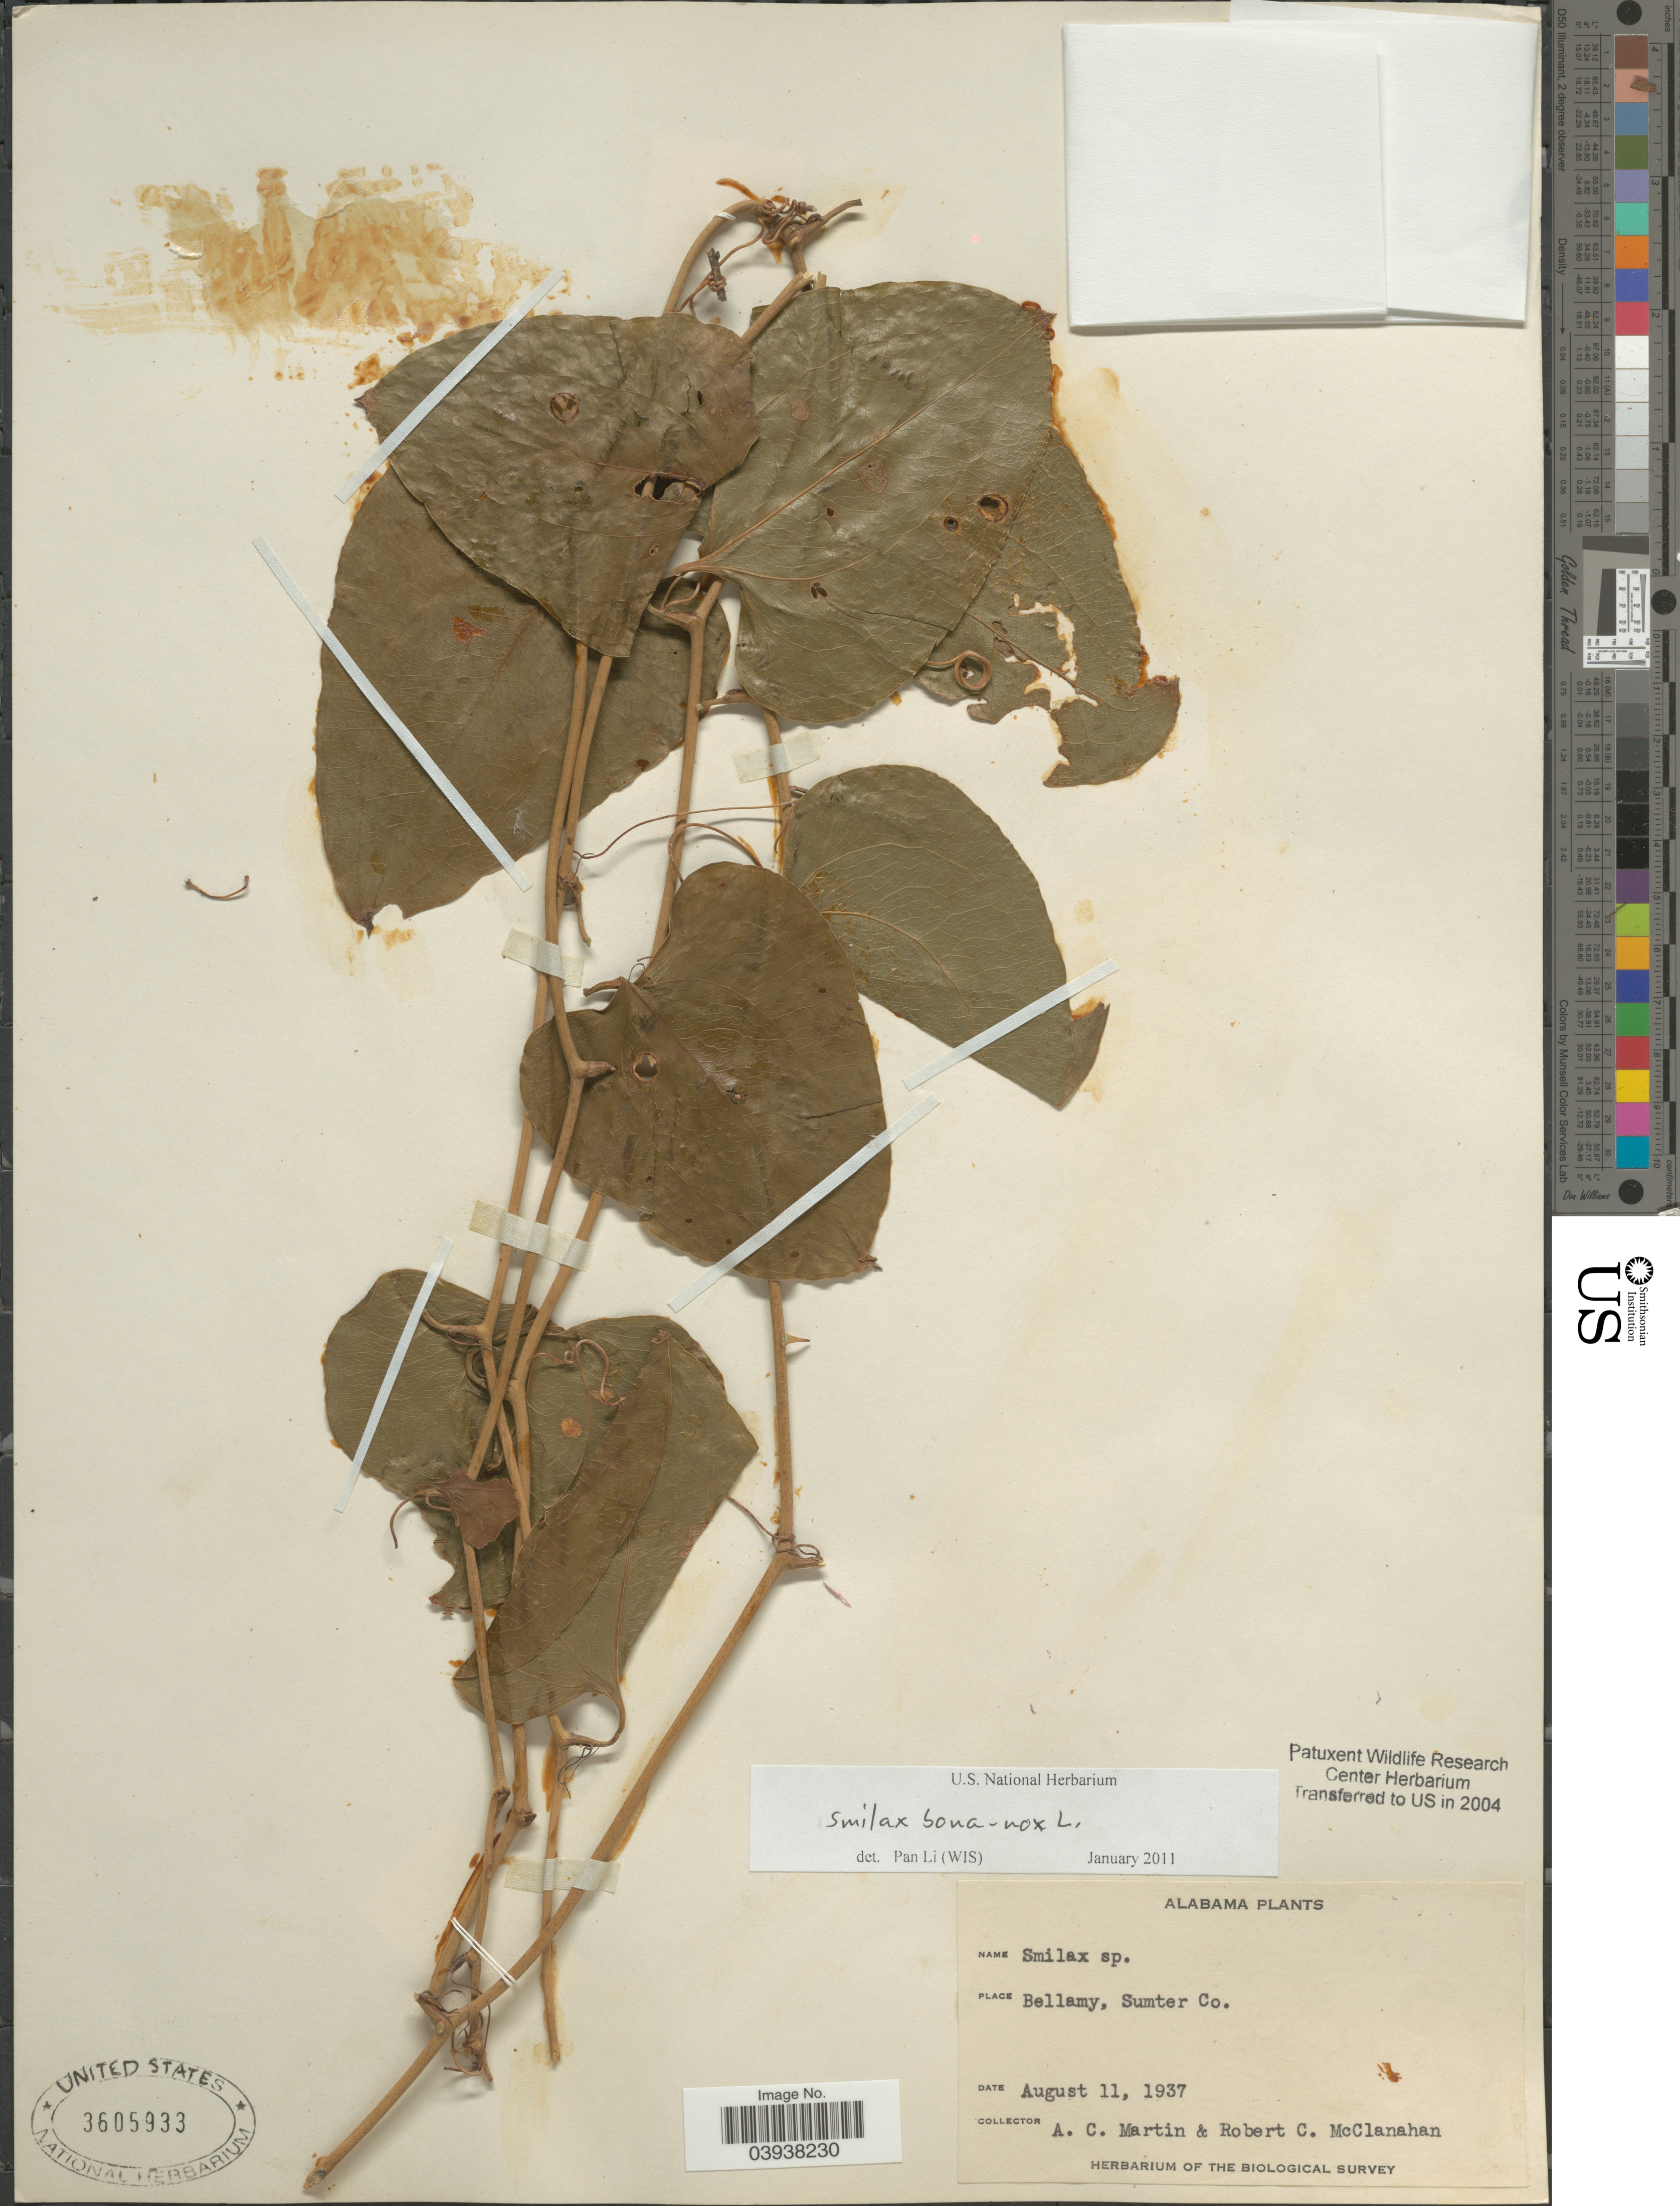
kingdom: Plantae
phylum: Tracheophyta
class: Liliopsida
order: Liliales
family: Smilacaceae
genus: Smilax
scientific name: Smilax bona-nox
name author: L.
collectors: A. C. Martin & R. McClanahan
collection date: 1937-08-11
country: United States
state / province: Alabama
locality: Bellamy, Sumter Co.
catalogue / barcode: US 3605933